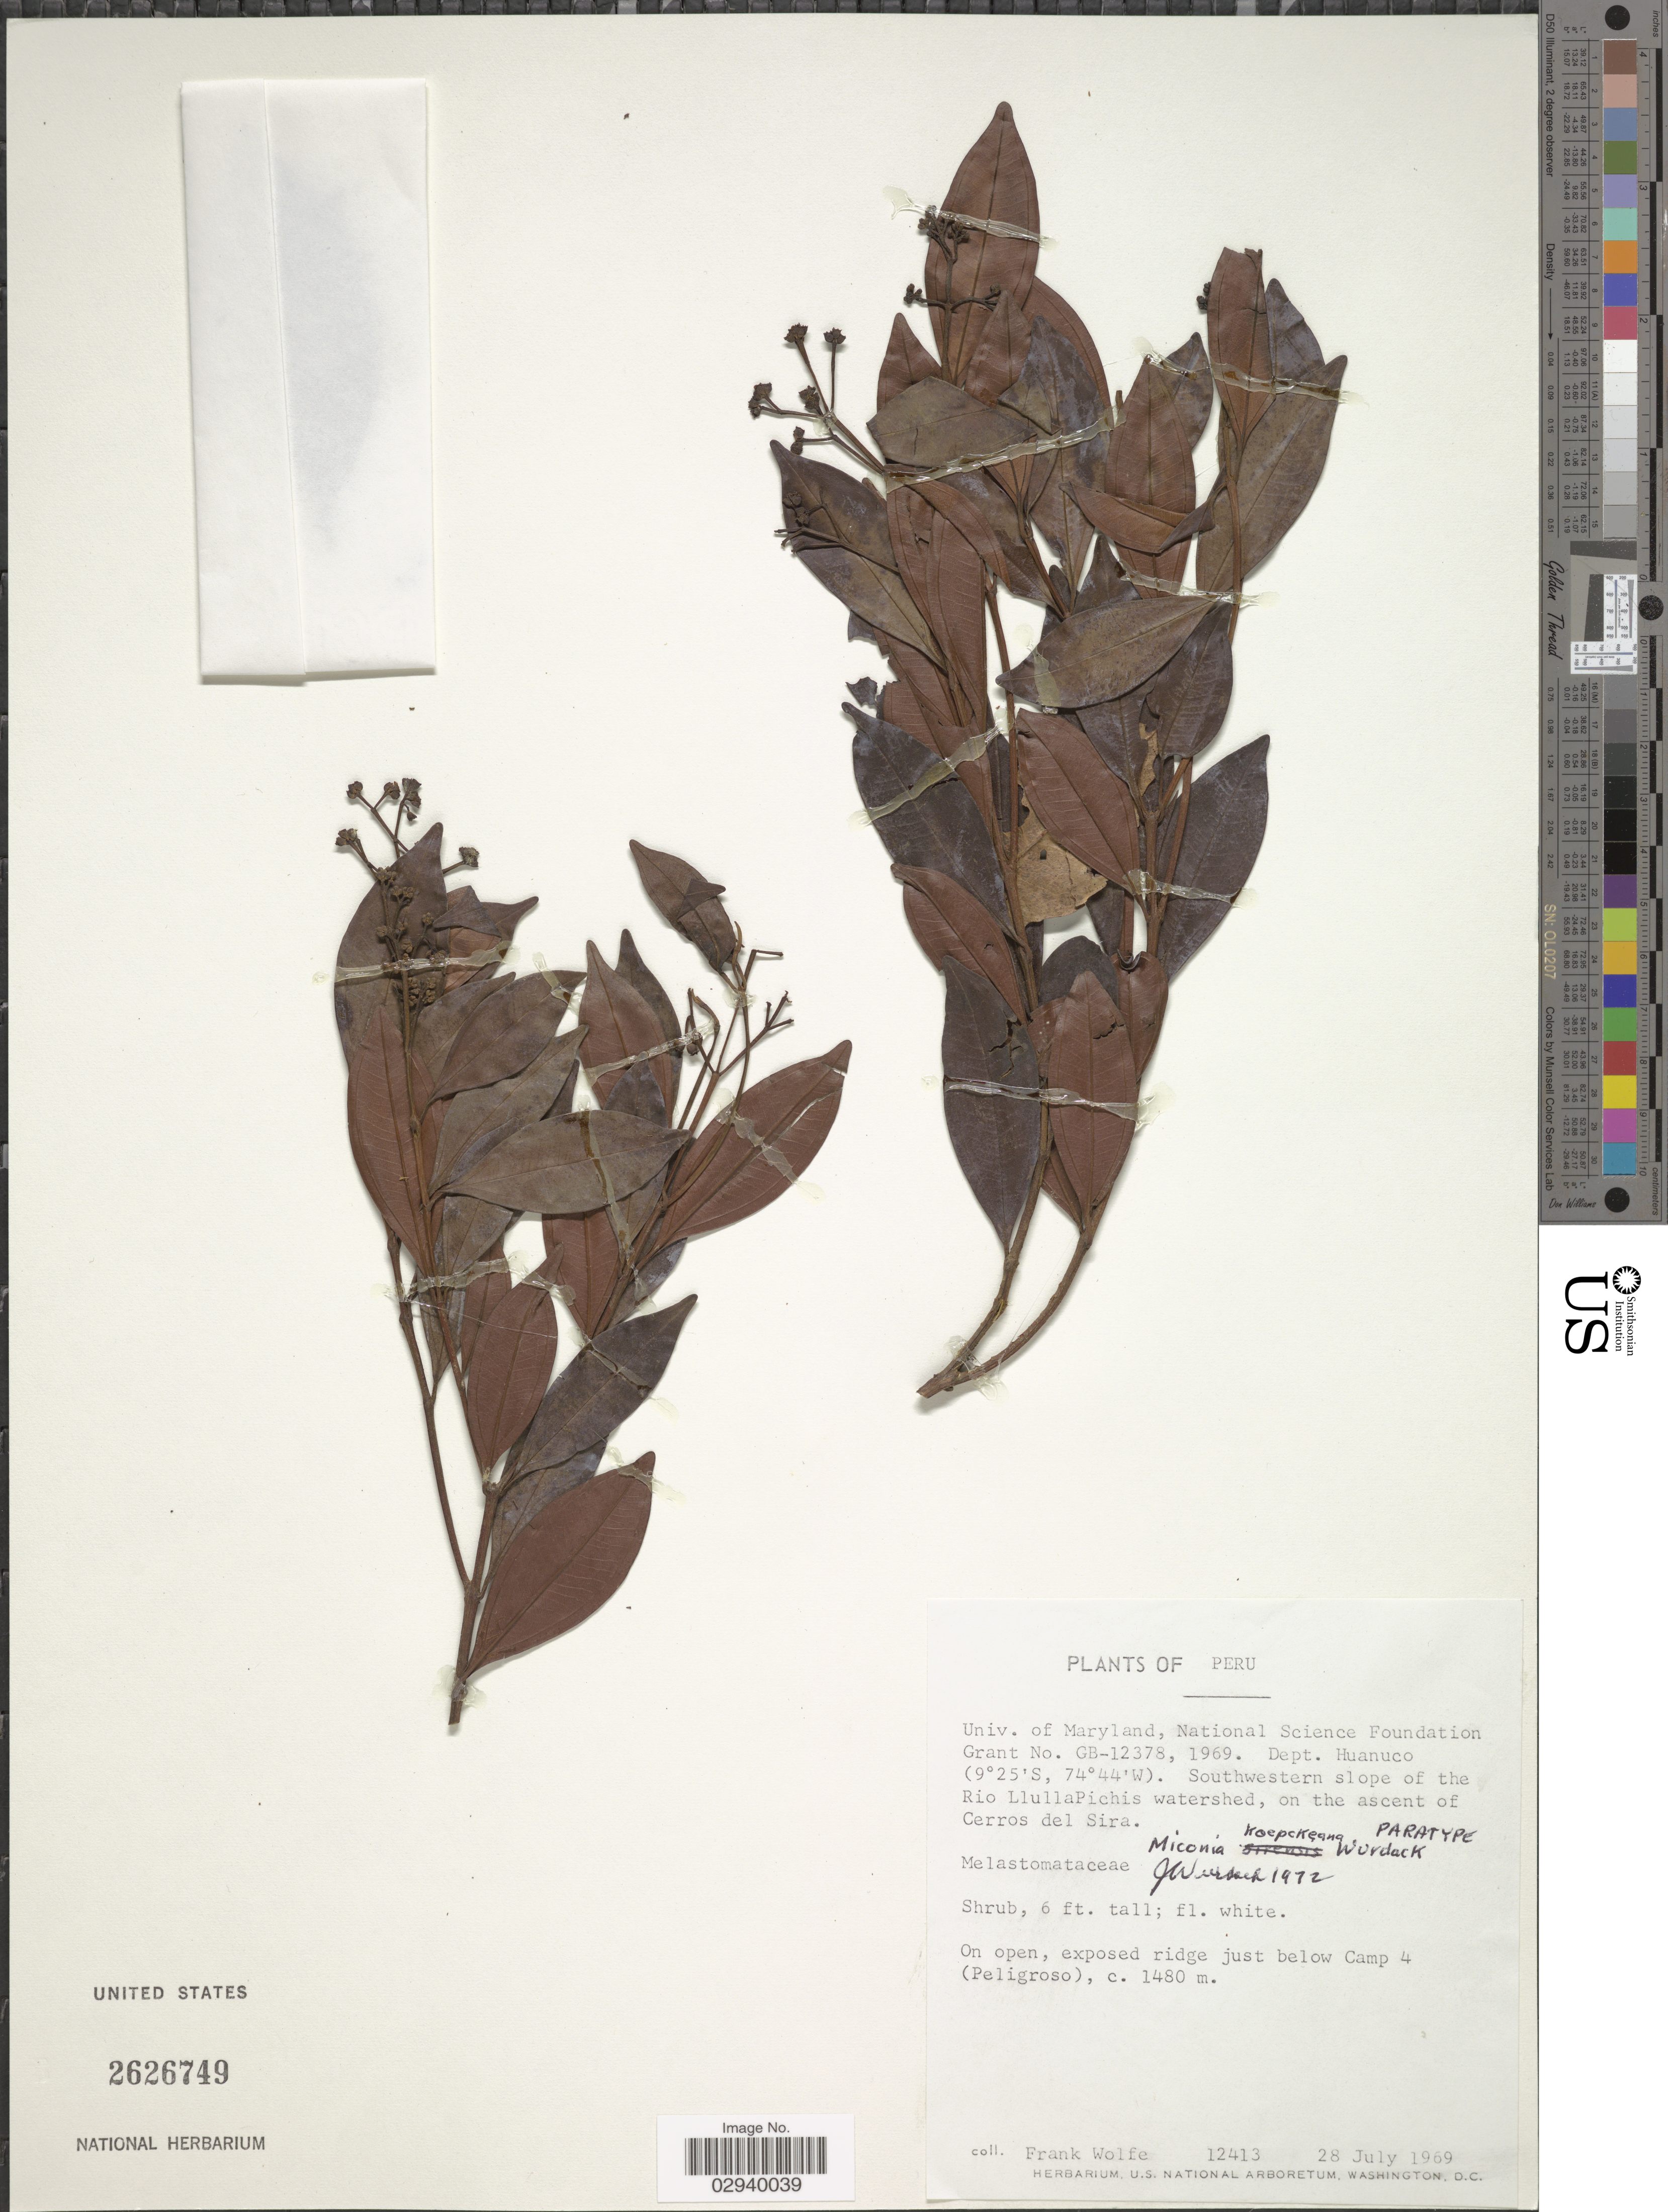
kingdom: Plantae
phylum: Tracheophyta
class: Magnoliopsida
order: Myrtales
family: Melastomataceae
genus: Miconia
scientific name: Miconia koepckeana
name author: Wurdack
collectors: F. Wolfe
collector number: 12413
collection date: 1969-07-28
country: Peru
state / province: Huánuco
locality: Dept. Huanuco. Southwestern slope of the Rio LlullaPichis watershed, on the ascent of Cerros del Sira. On open, exposed ridge just below Camp 4 (Peligroso).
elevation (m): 1480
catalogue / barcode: US 2626749